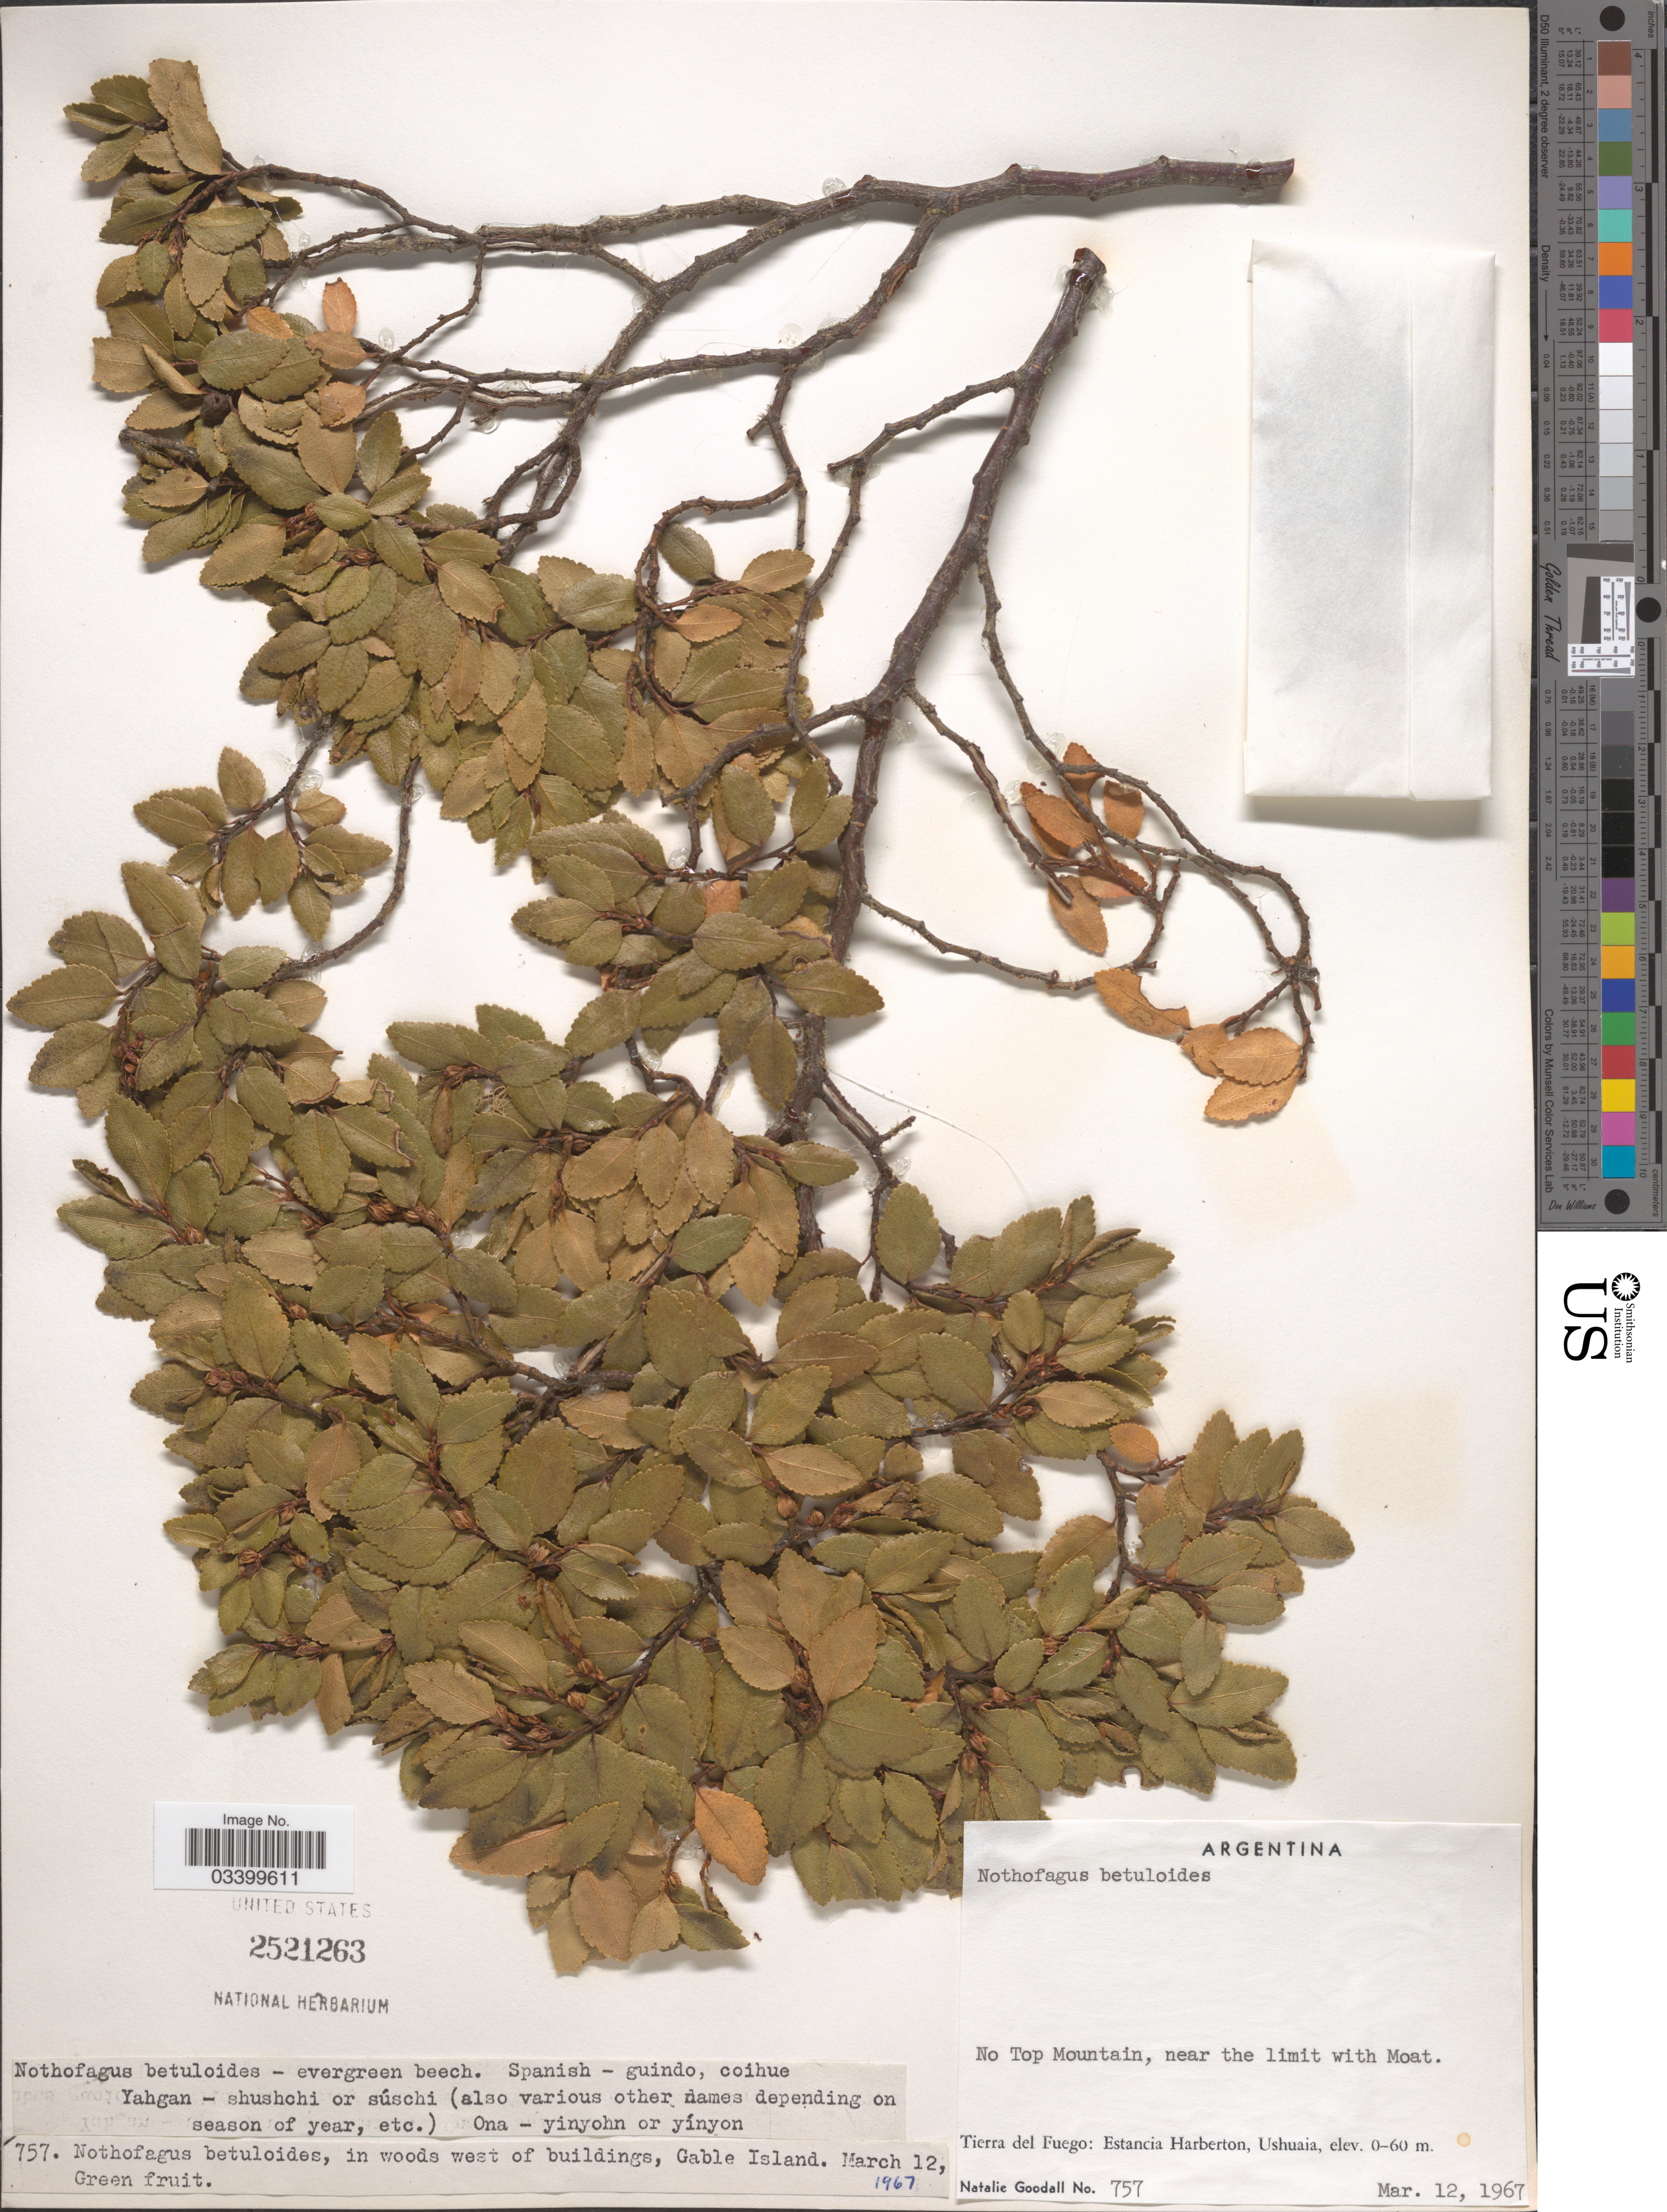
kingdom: Plantae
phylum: Tracheophyta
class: Magnoliopsida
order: Fagales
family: Nothofagaceae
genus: Nothofagus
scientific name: Nothofagus betuloides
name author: (Mirb.) Oerst.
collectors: N. Goodall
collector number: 757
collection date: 1967-03-12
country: Argentina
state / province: Tierra del Fuego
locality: No Top Mountain, near the limit with Moat. Estancia Harberton, Ushuaia. In woods west of buildings, Gable Island.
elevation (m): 0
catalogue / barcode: US 2521263